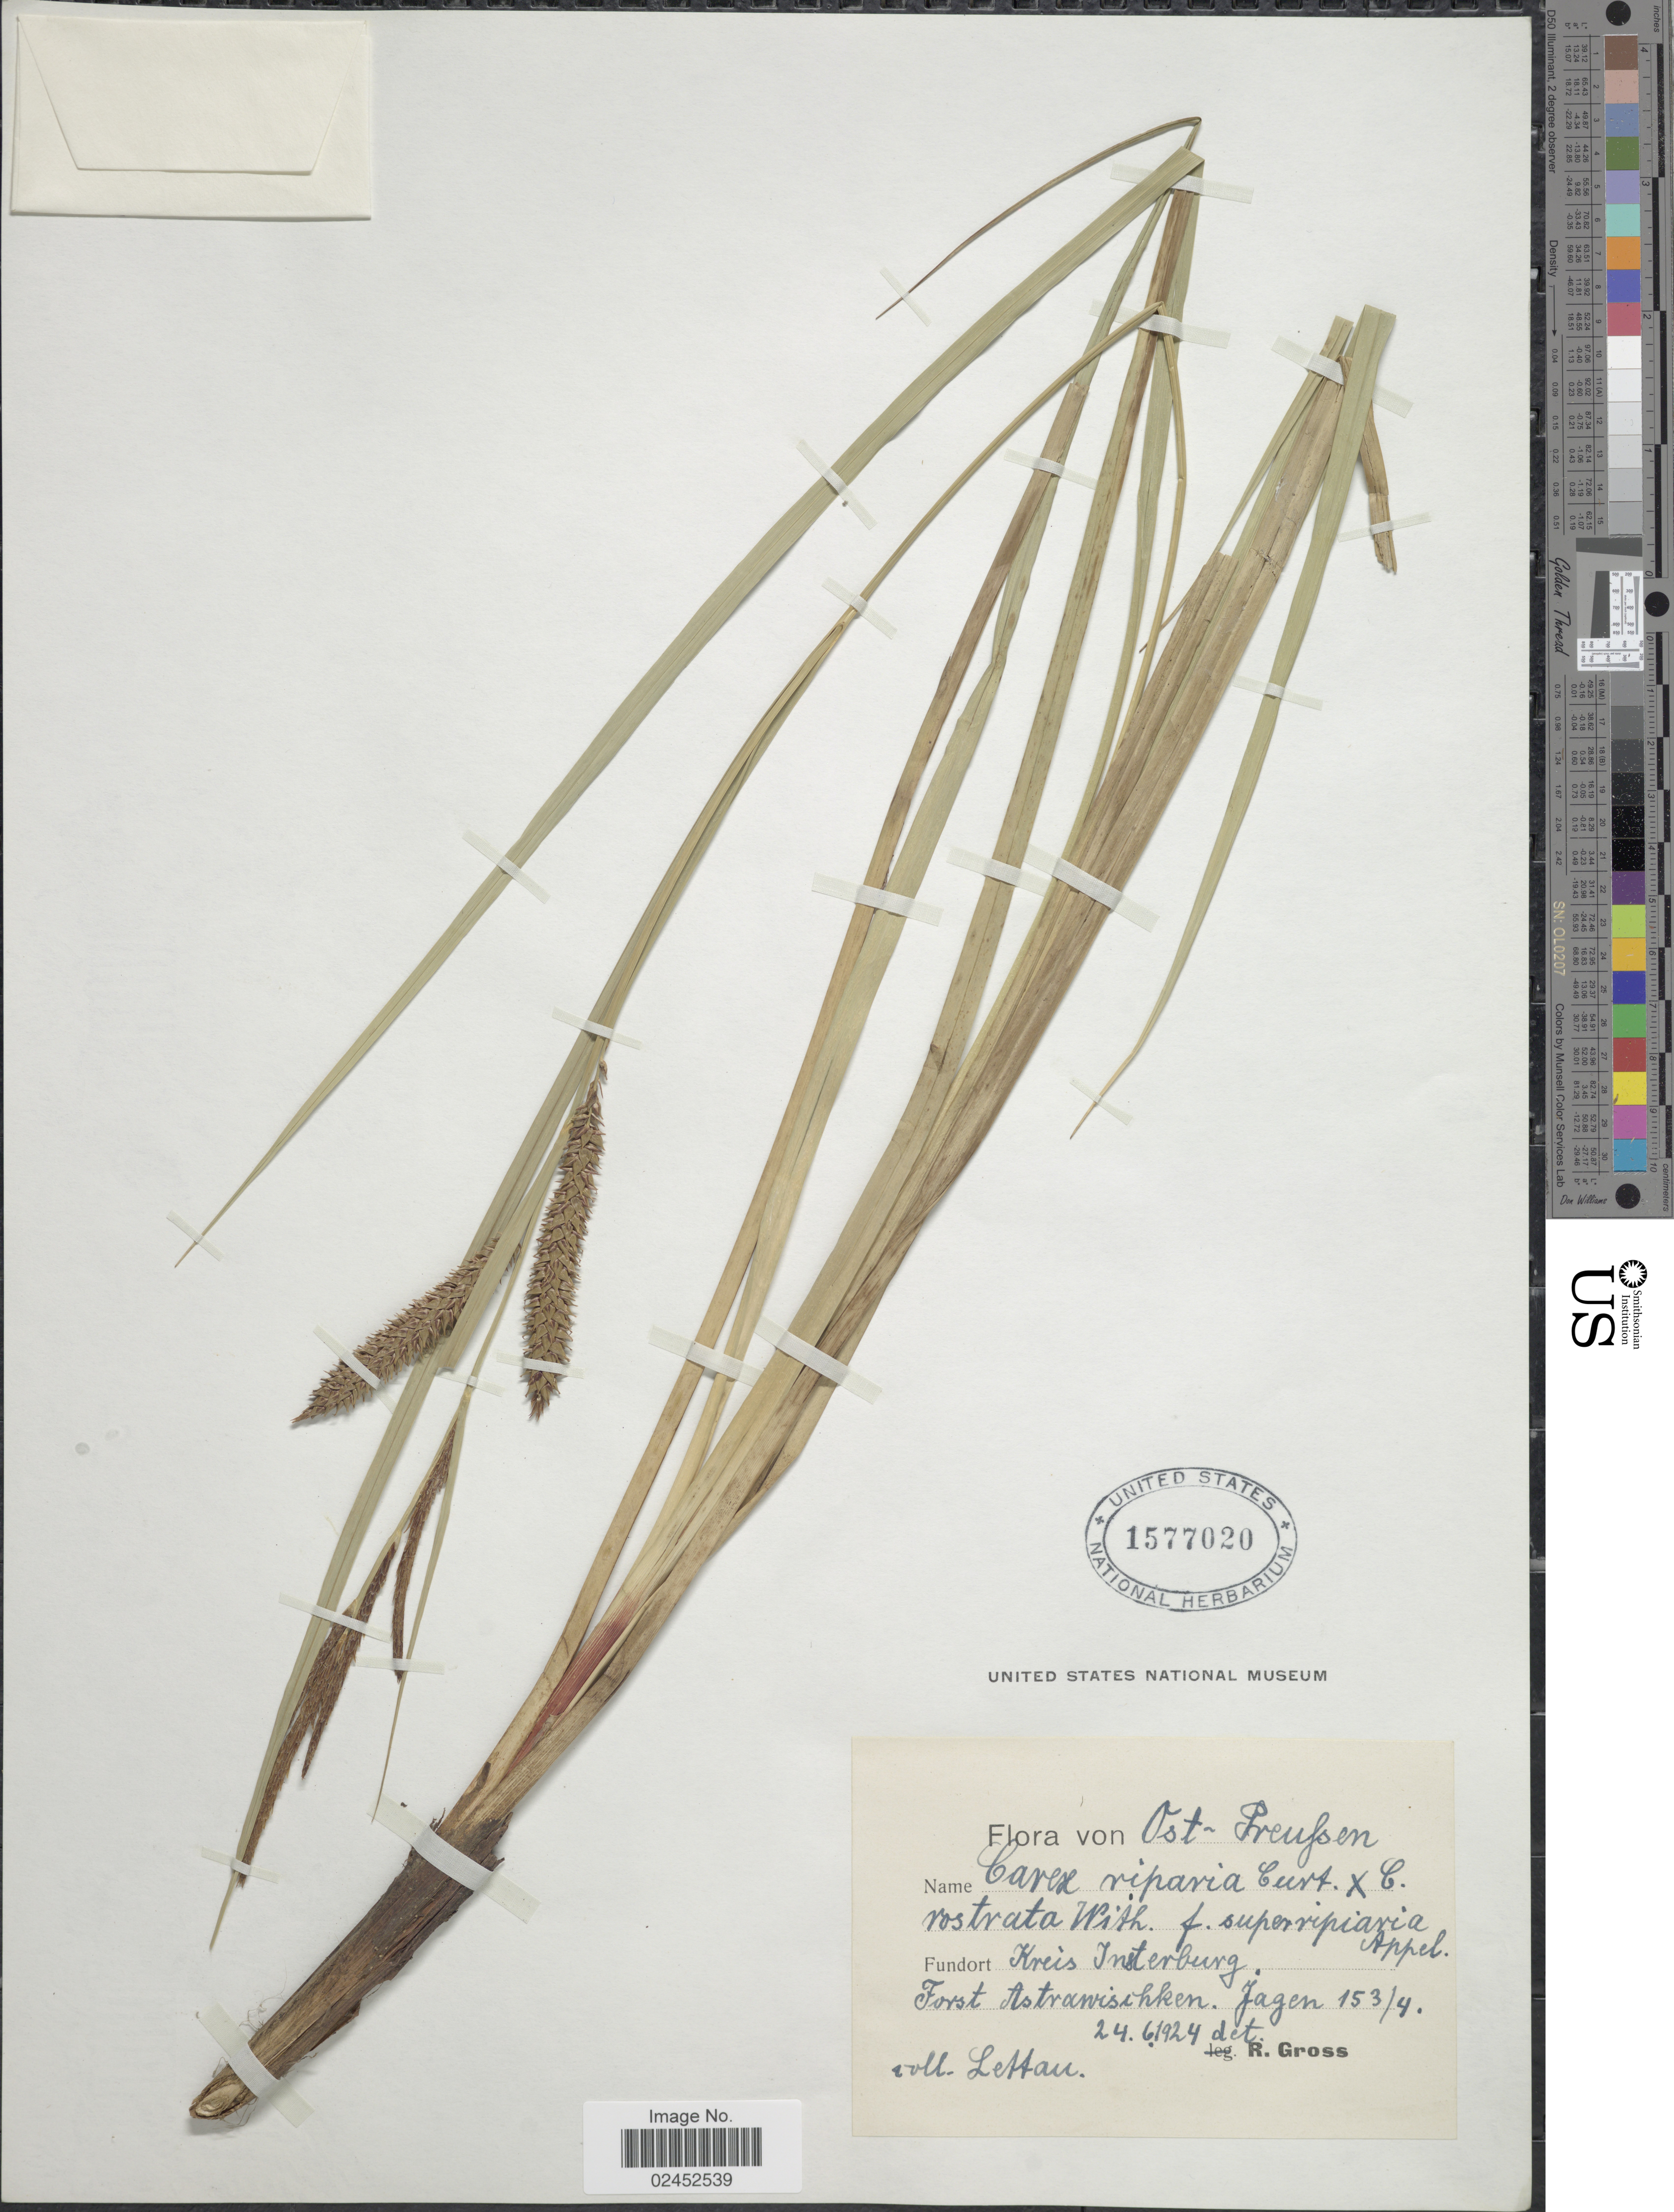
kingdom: Plantae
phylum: Tracheophyta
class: Liliopsida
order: Poales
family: Cyperaceae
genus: Carex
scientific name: Carex riparia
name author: Curtis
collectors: Lettau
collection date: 1924-06-24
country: Russian Federation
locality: Ost-Preussen, Fundort Kreis Insterburg, Forst Astrawishken, Jagen 153/4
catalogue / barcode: US 1577020